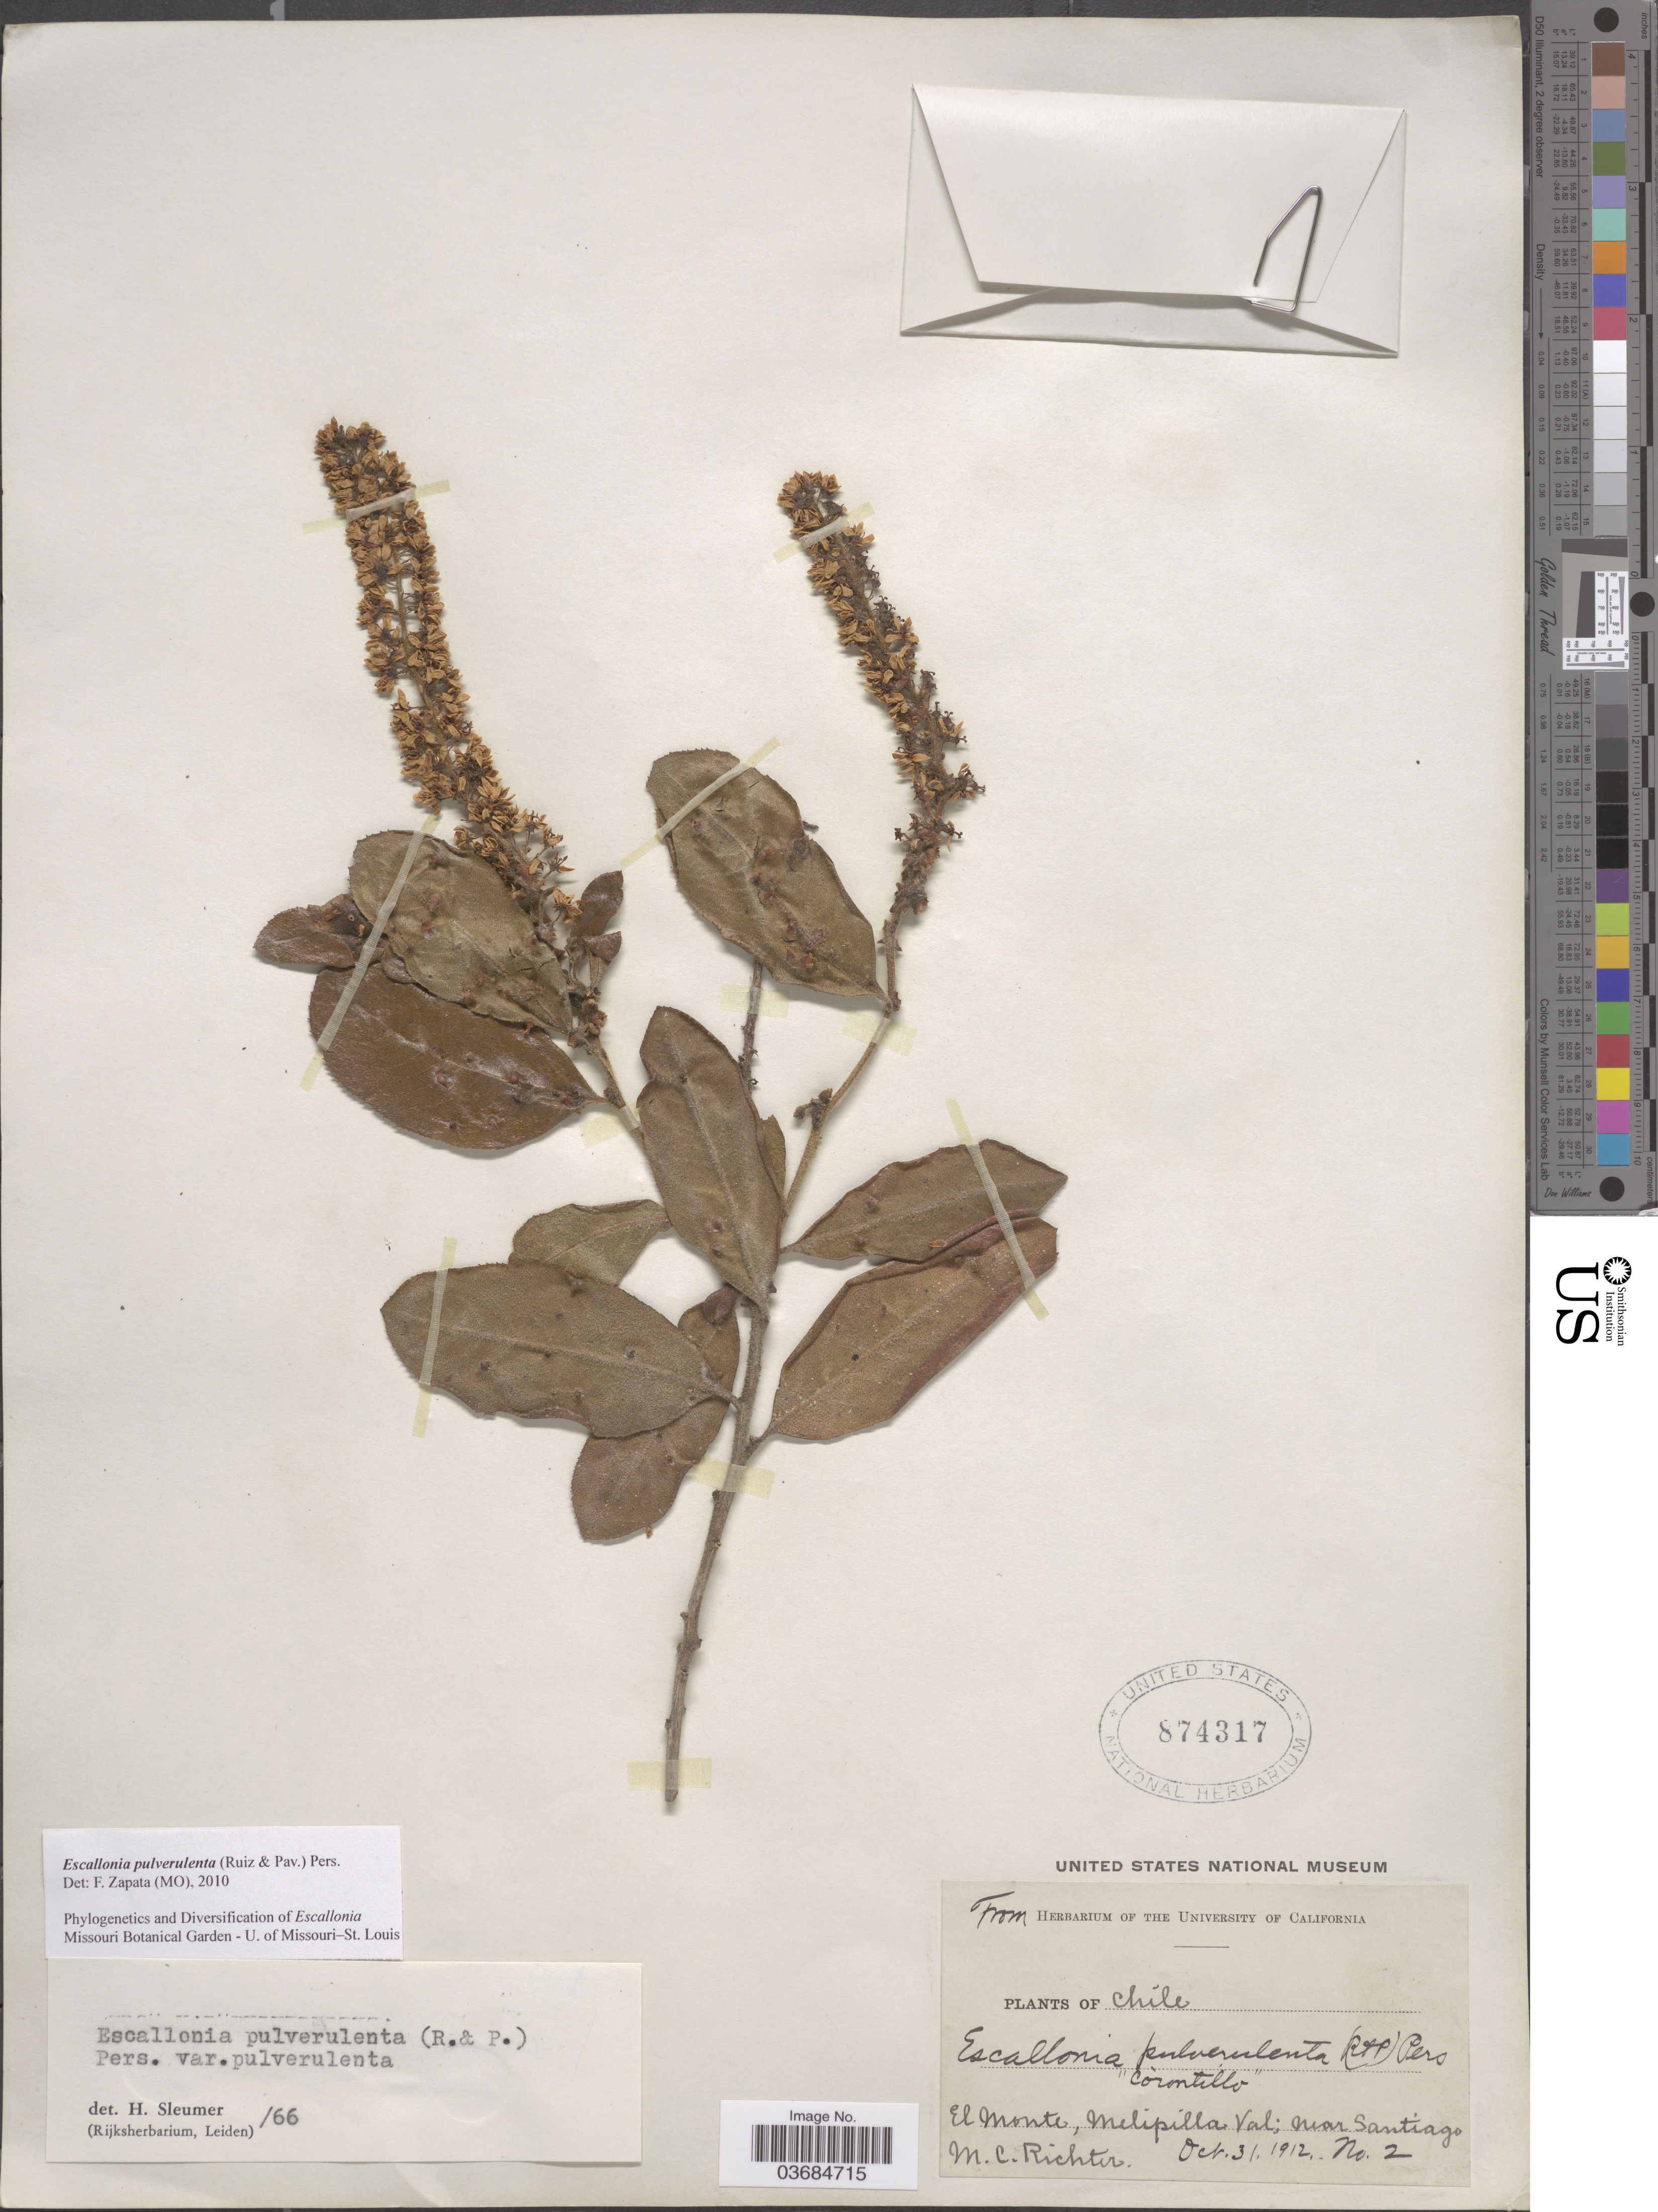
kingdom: Plantae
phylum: Tracheophyta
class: Magnoliopsida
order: Escalloniales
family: Escalloniaceae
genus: Escallonia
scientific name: Escallonia pulverulenta var. pulverulenta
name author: (Ruiz & Pav.) Pers.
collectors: M. Richter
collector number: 2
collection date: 1912-10-31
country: Chile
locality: El Monte, Melipilla Val; near Santiago.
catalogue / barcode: US 874317